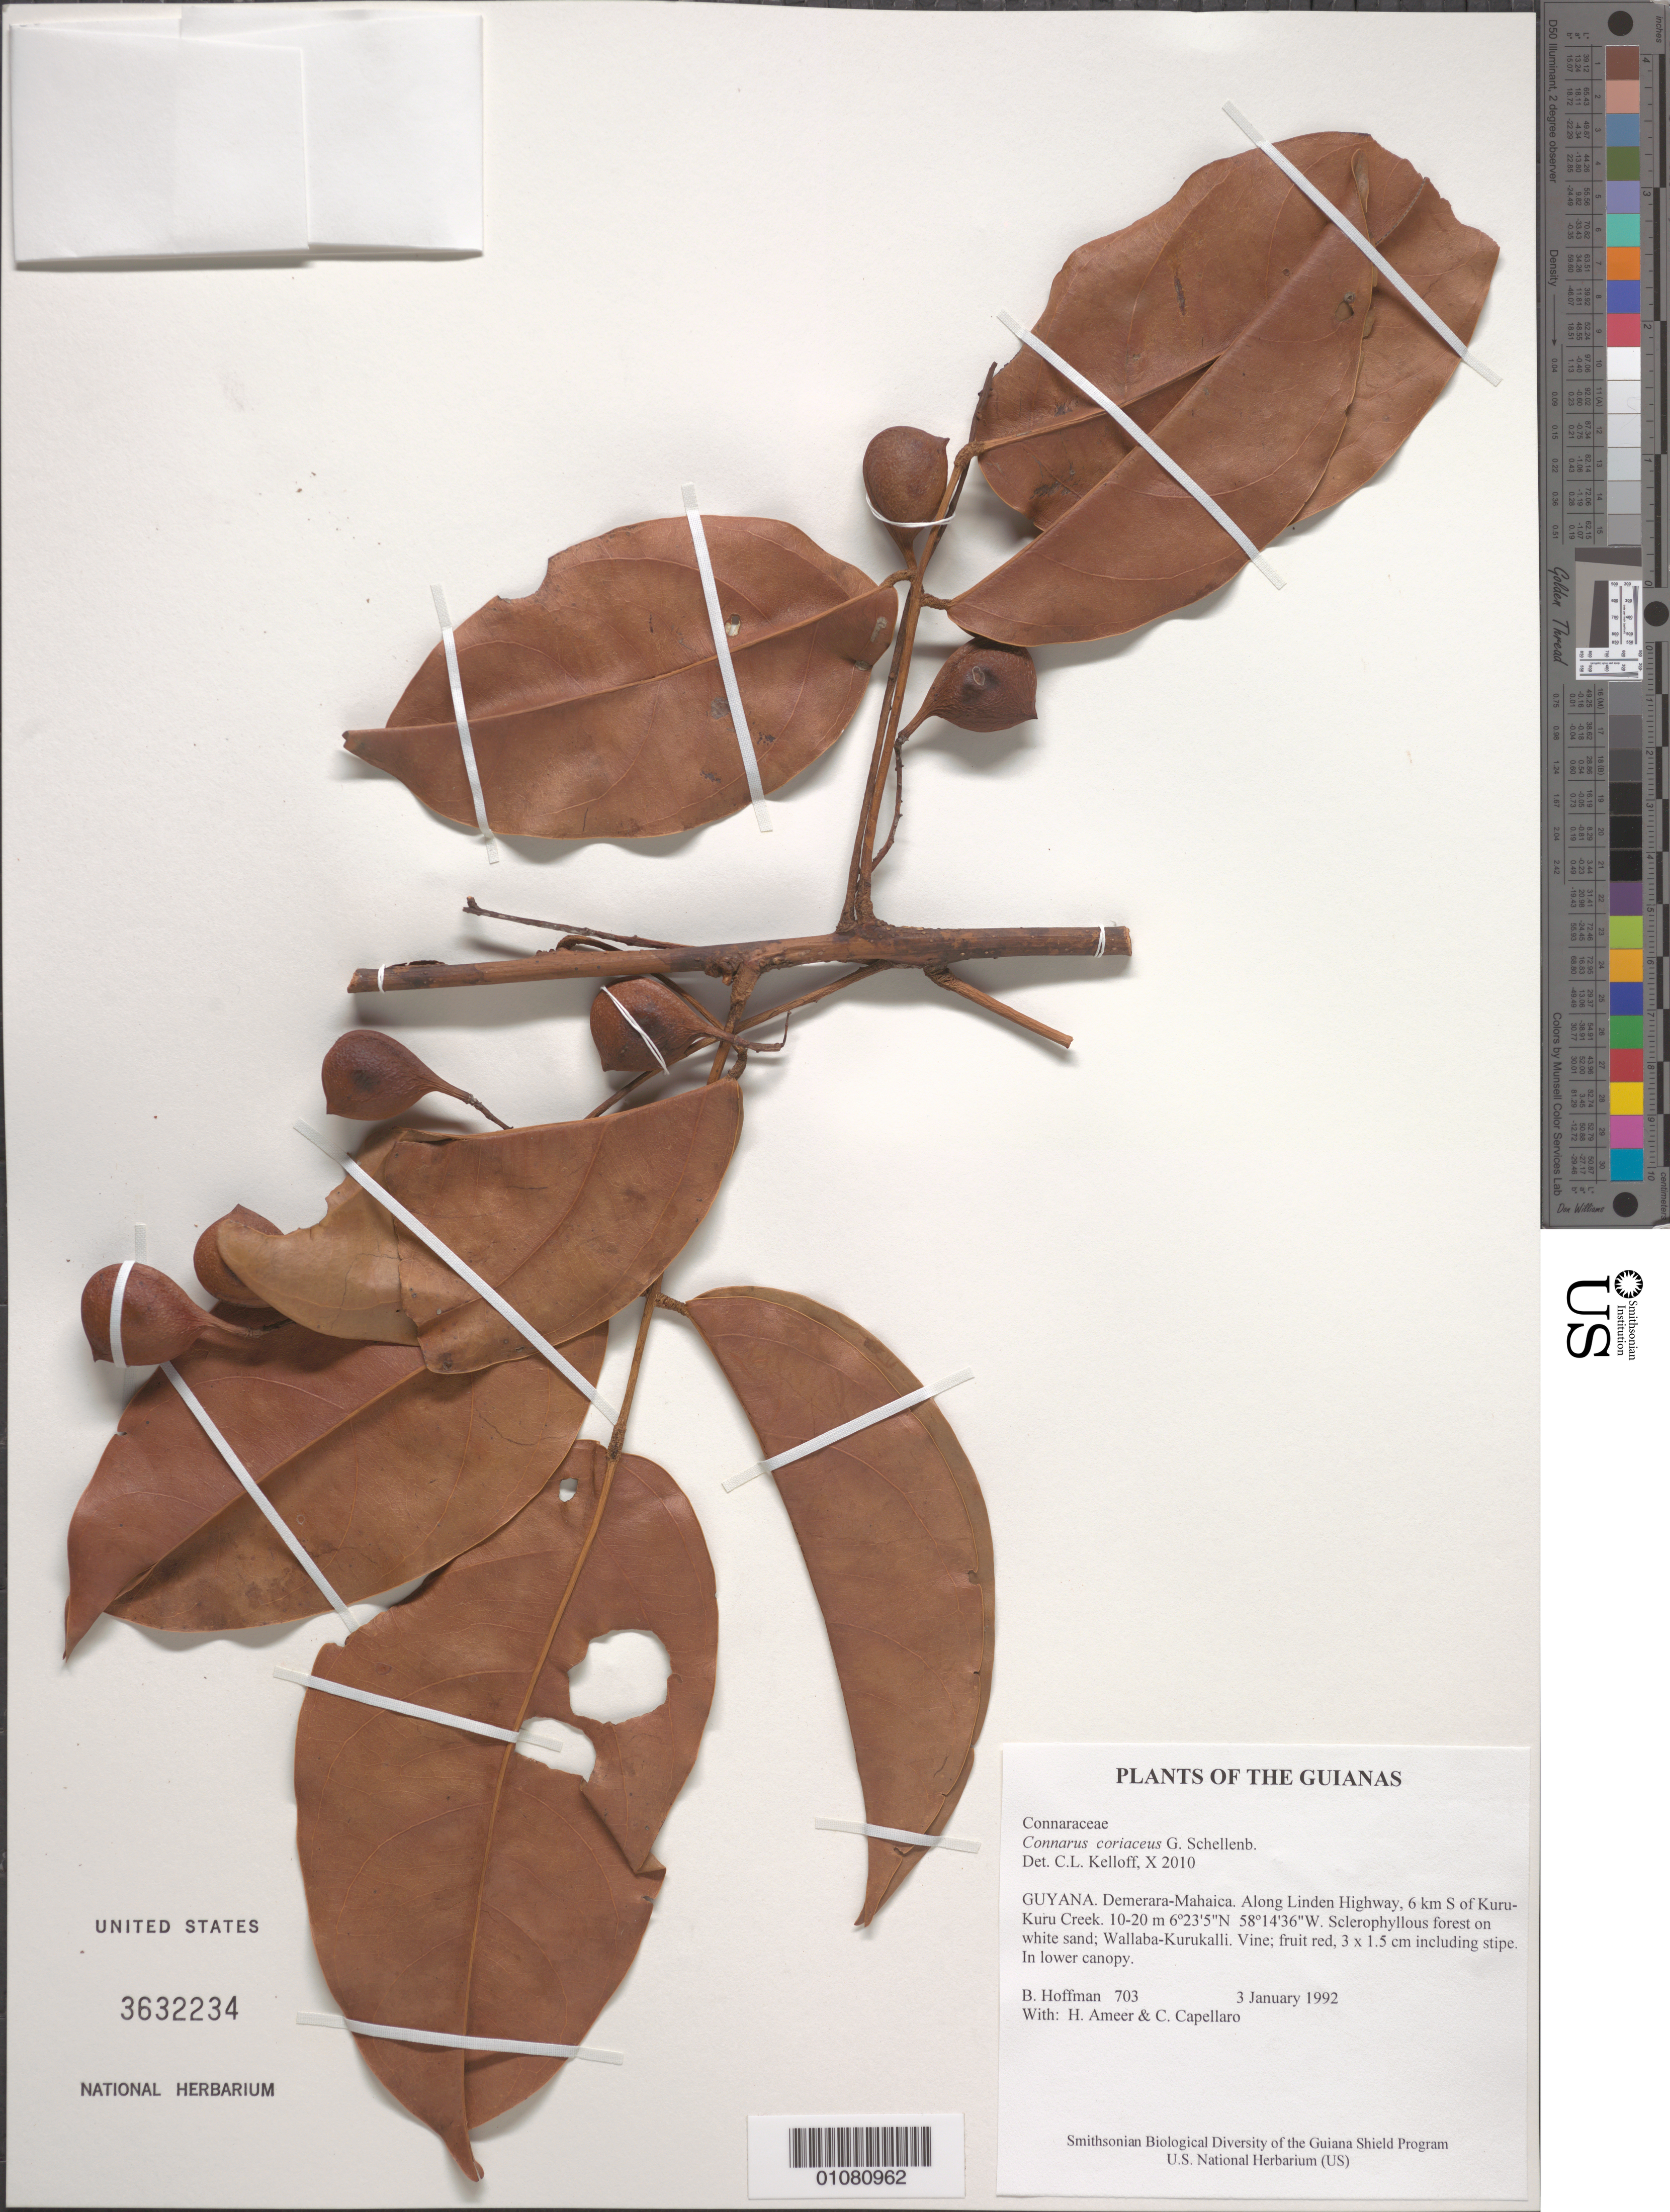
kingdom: Plantae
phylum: Tracheophyta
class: Magnoliopsida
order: Oxalidales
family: Connaraceae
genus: Connarus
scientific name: Connarus coriaceus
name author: G. Schellenb.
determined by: Kelloff, Carol L., (US), Smithsonian Institution - National Museum of Natural History (UNITED STATES)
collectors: B. Hoffman, H. Ameer & C. Capellaro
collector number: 703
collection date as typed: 3 January 1992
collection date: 1992-01-03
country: Guyana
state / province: Demerara-Mahaica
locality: Along Linden Highway, 6 km S of Kuru-Kuru Creek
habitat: Sclerophyllous forest on white sand; Wallaba-Kurukalli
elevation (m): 10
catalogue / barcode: US 3632234